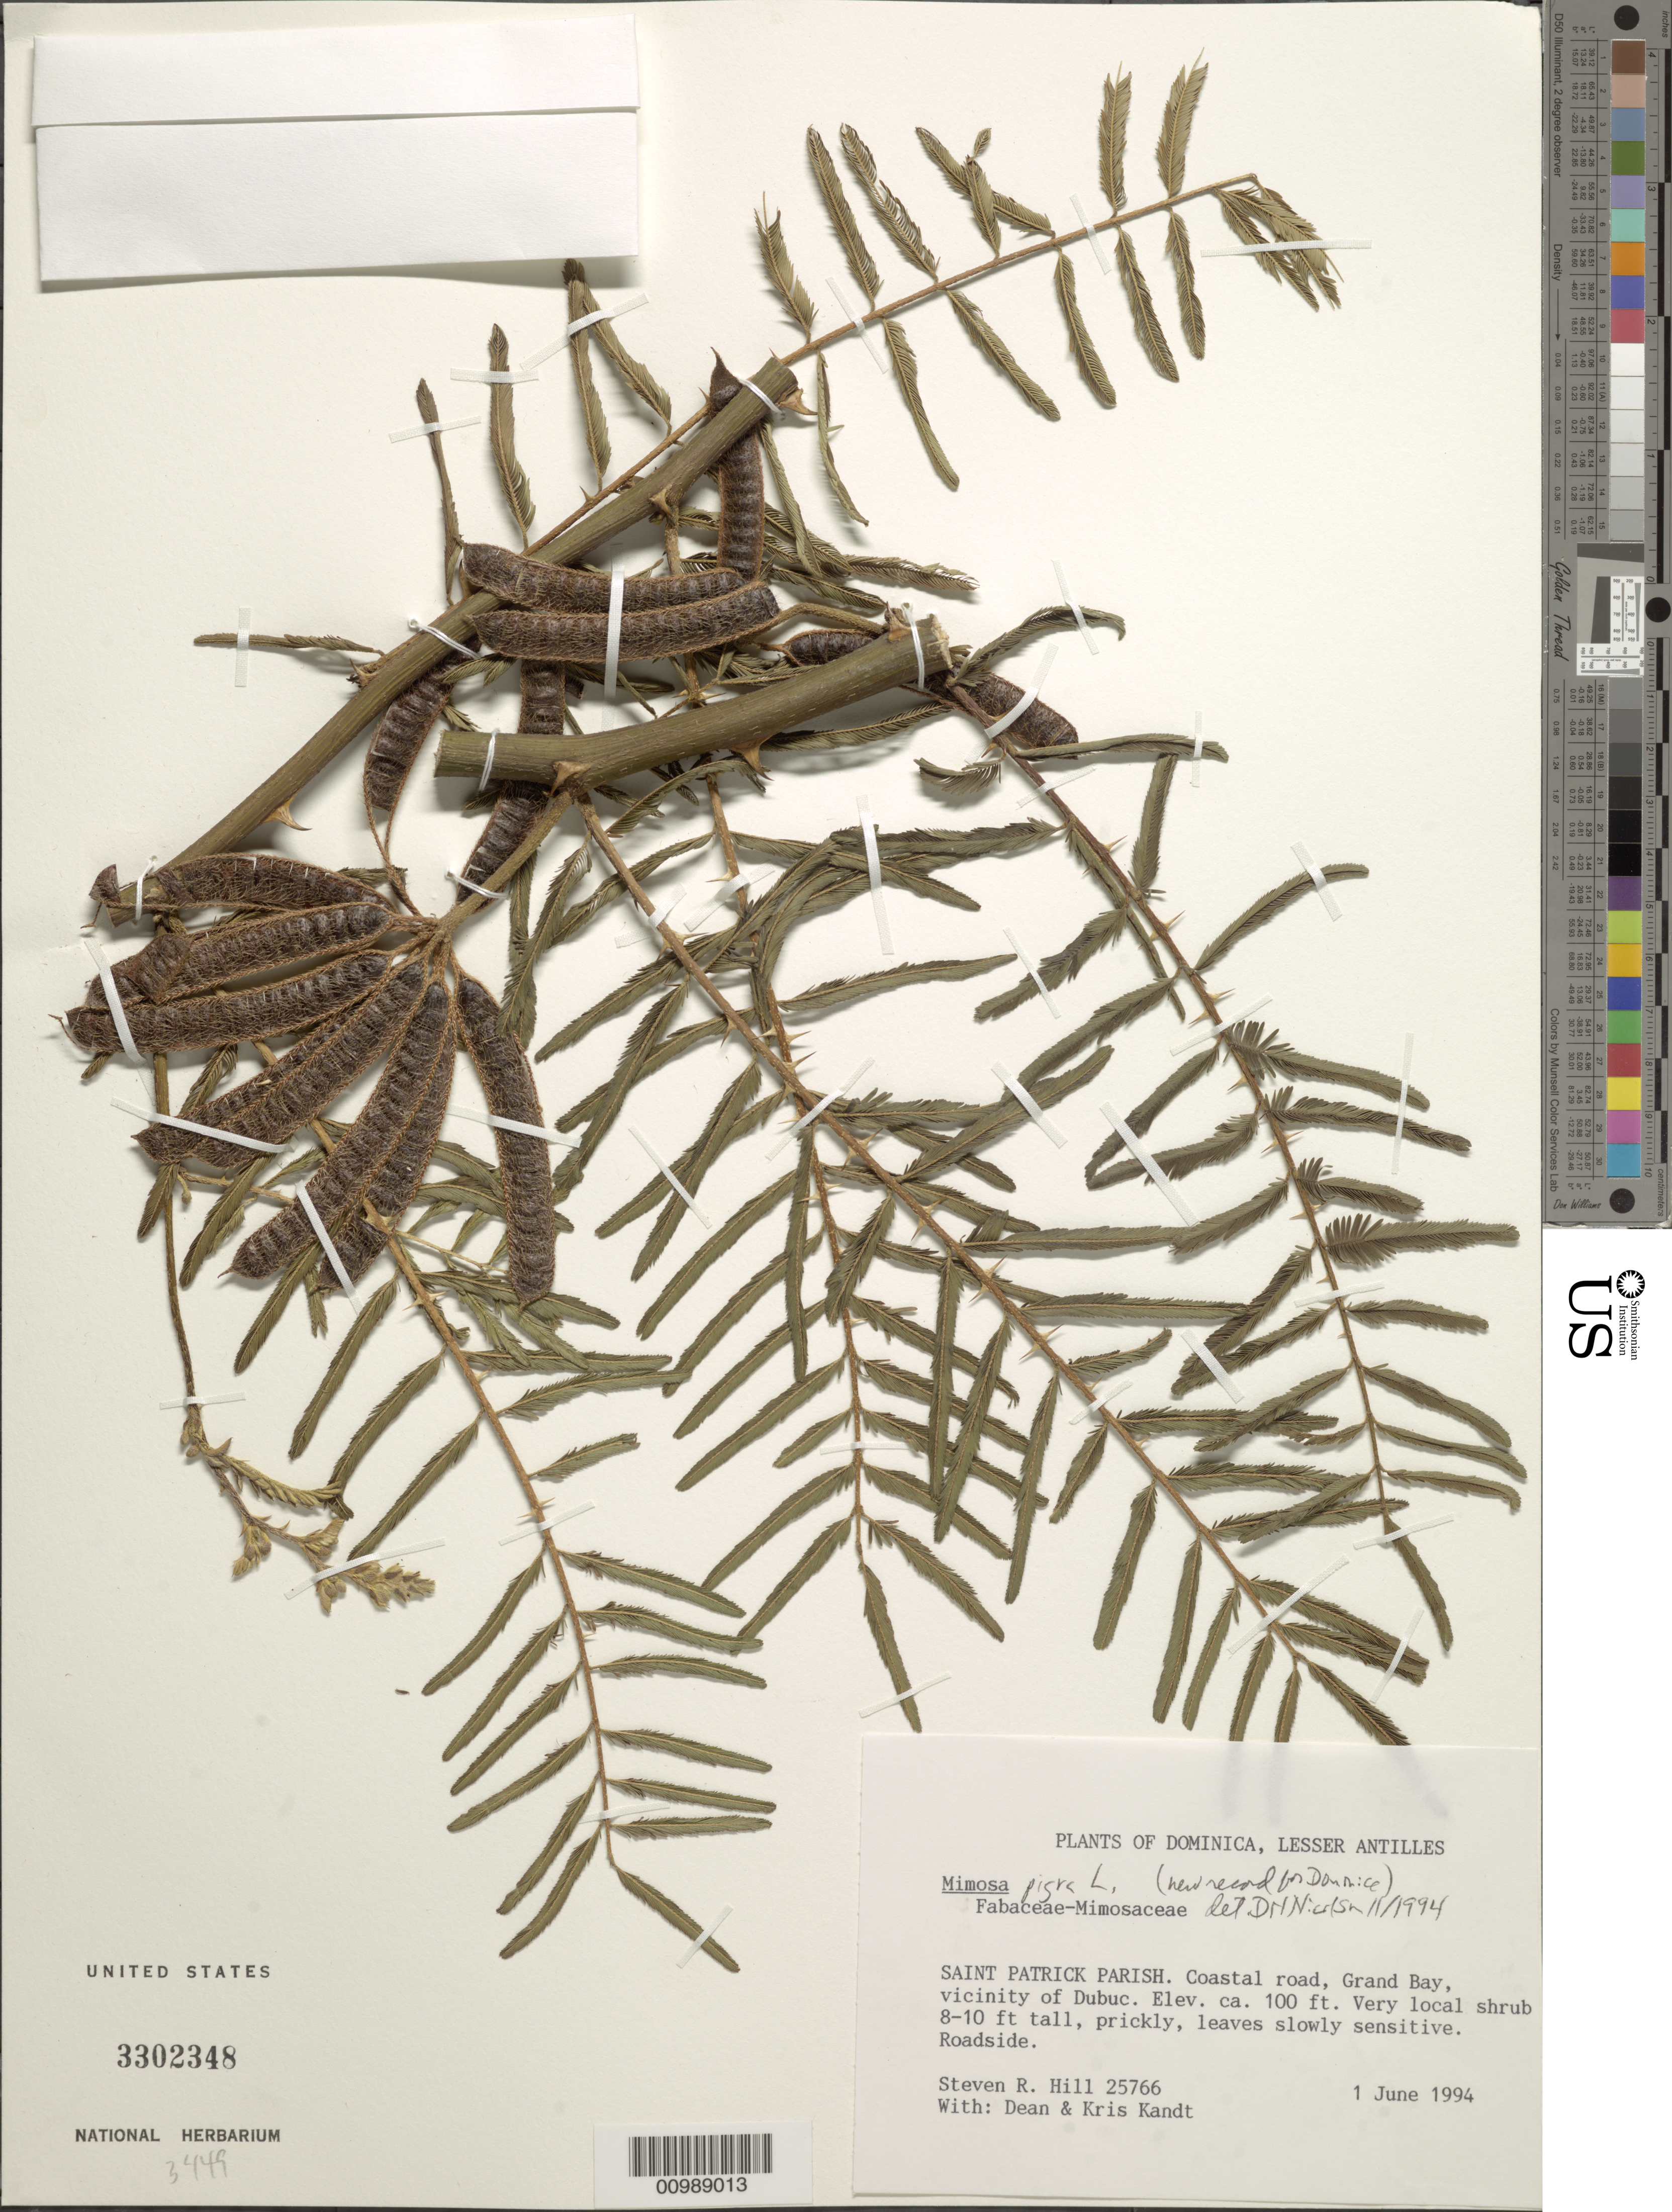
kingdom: Plantae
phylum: Tracheophyta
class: Magnoliopsida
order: Fabales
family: Fabaceae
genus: Mimosa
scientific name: Mimosa pigra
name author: L.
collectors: S. R. Hill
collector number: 25766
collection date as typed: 01 Jun 1994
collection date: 1994-06-01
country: Dominica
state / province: St. Patrick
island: Dominica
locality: Grand Bay, vicinity of Dubuc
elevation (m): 30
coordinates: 0 N, 0 E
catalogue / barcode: US 3302348